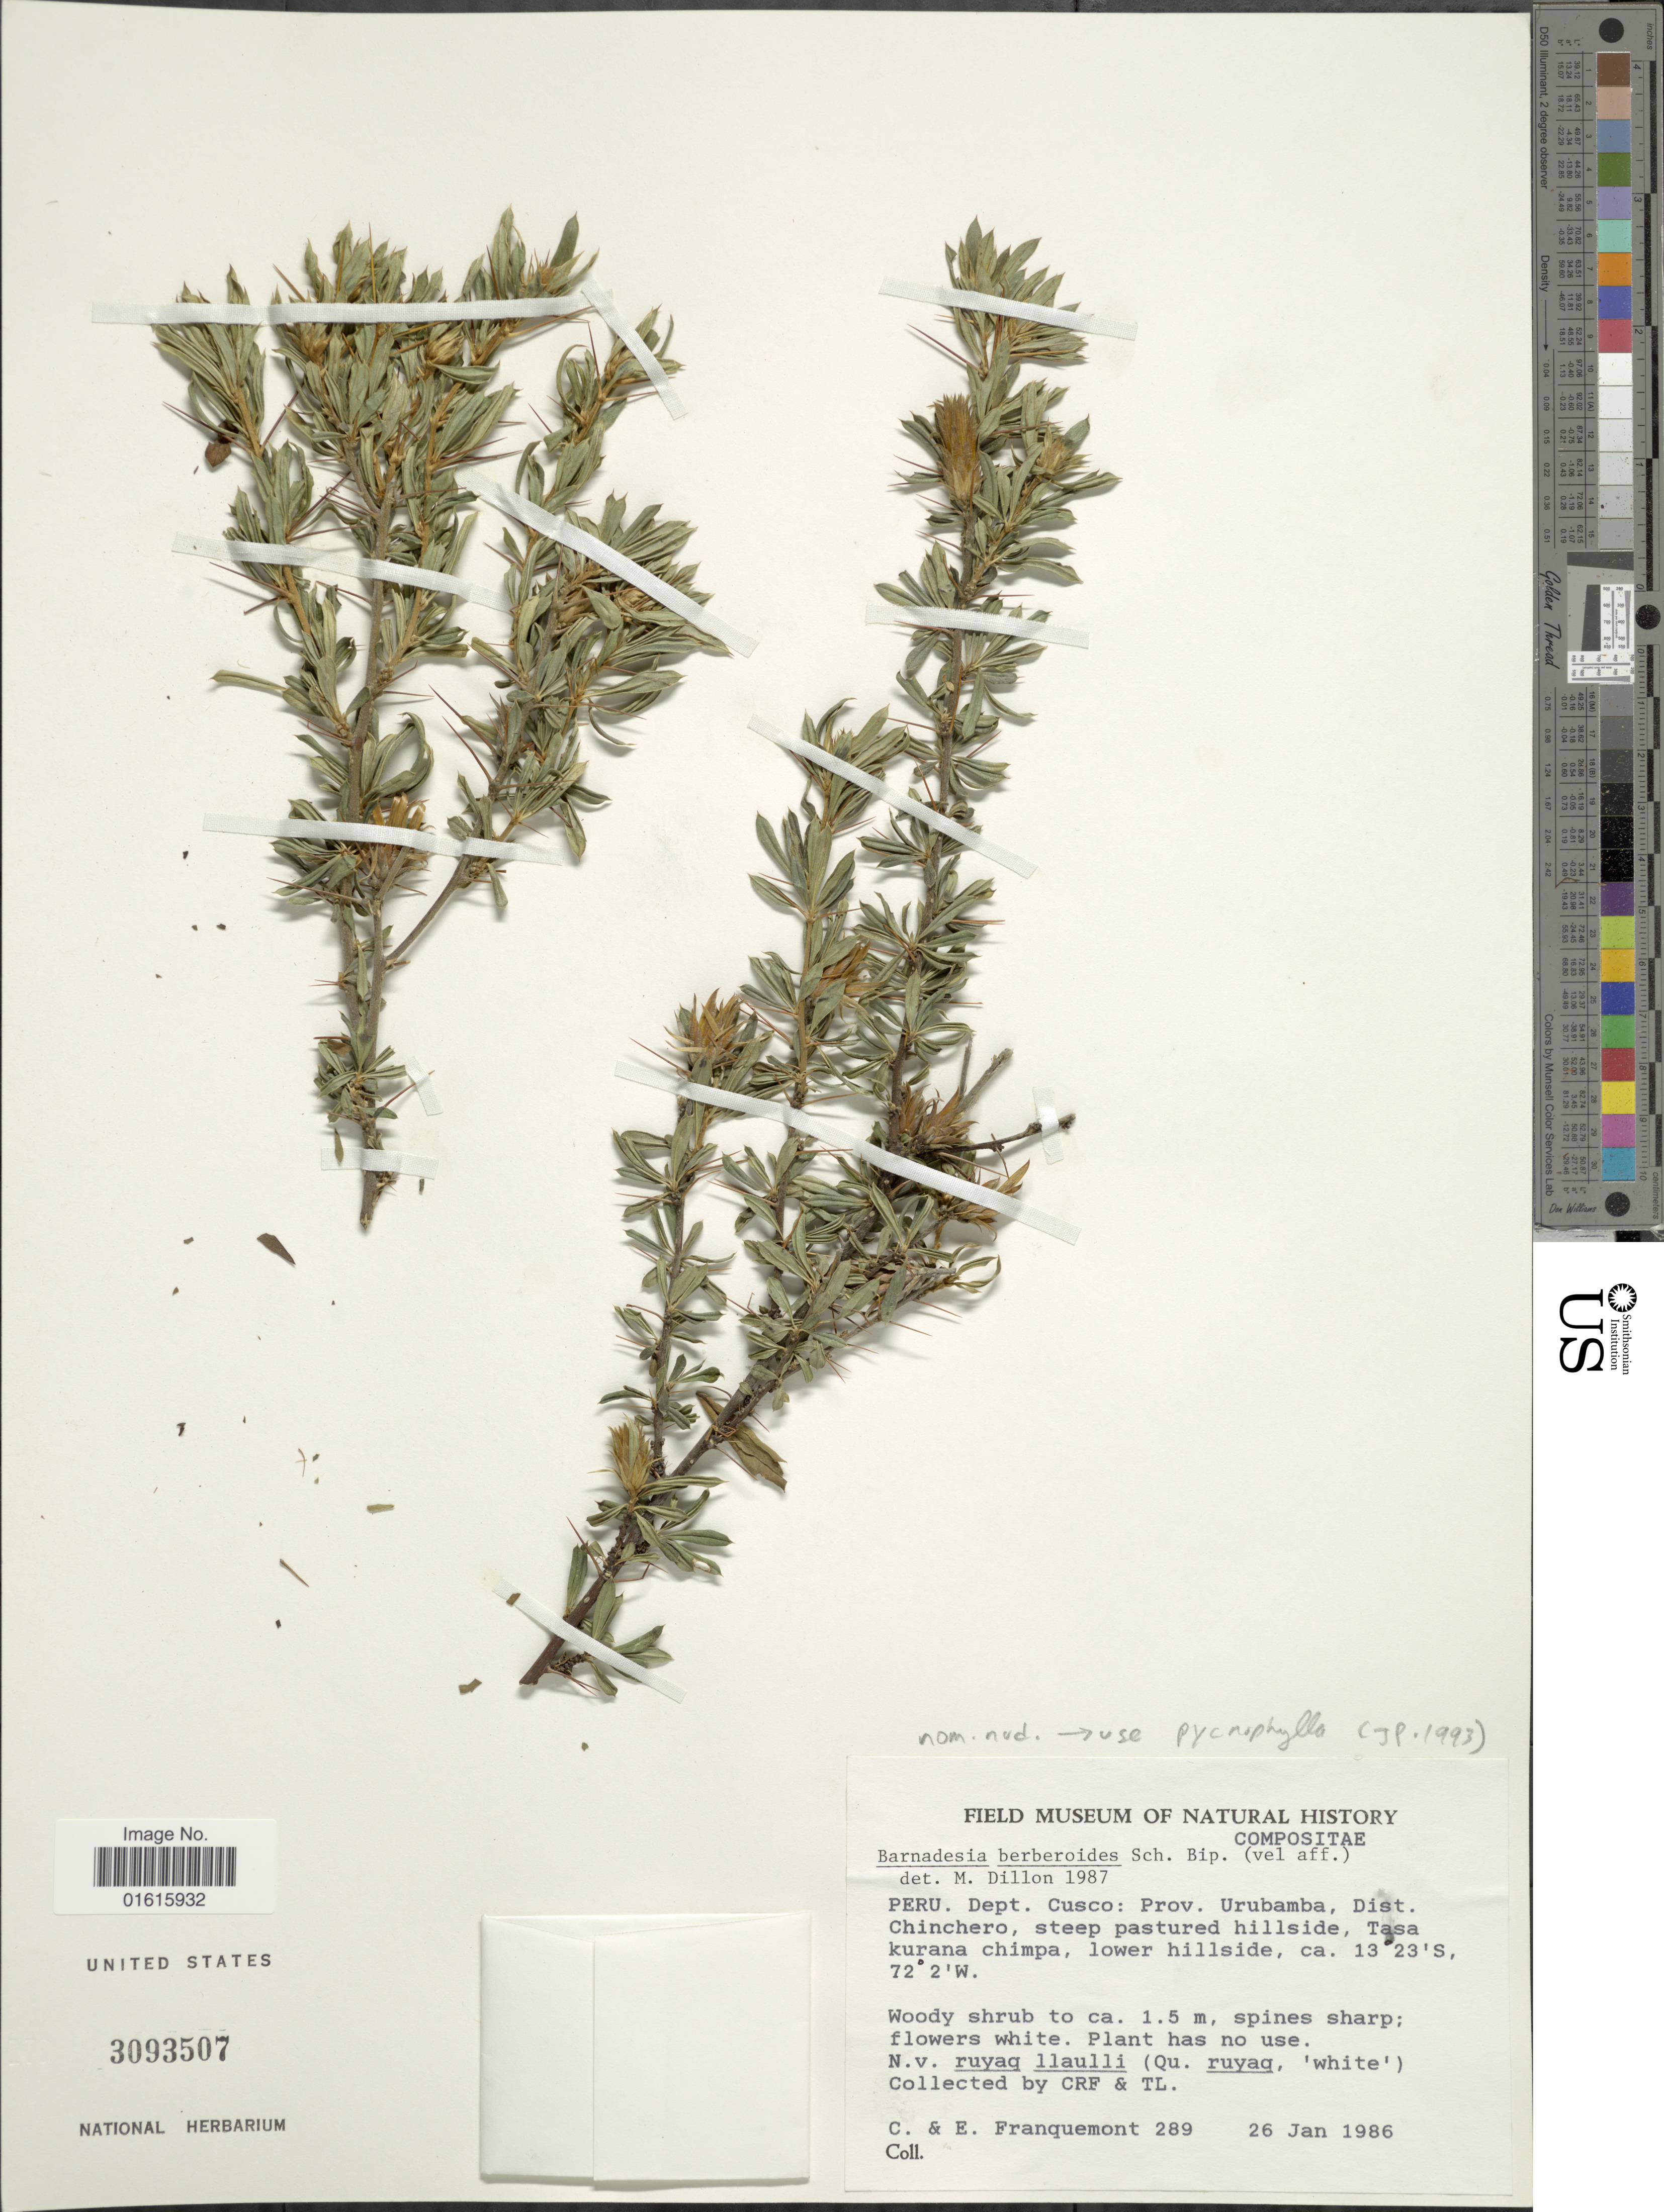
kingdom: Plantae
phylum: Tracheophyta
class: Magnoliopsida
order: Asterales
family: Asteraceae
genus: Barnadesia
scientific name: Barnadesia pycnophylla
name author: Muschl.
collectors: C. Franquemont & E. Franquement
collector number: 289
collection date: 1986-01-26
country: Peru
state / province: Cusco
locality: Prov. Urubamba, Dist. Chinchero, steep pastured hillside, Tasa kurana chimpa, lower hillside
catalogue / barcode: US 3093507